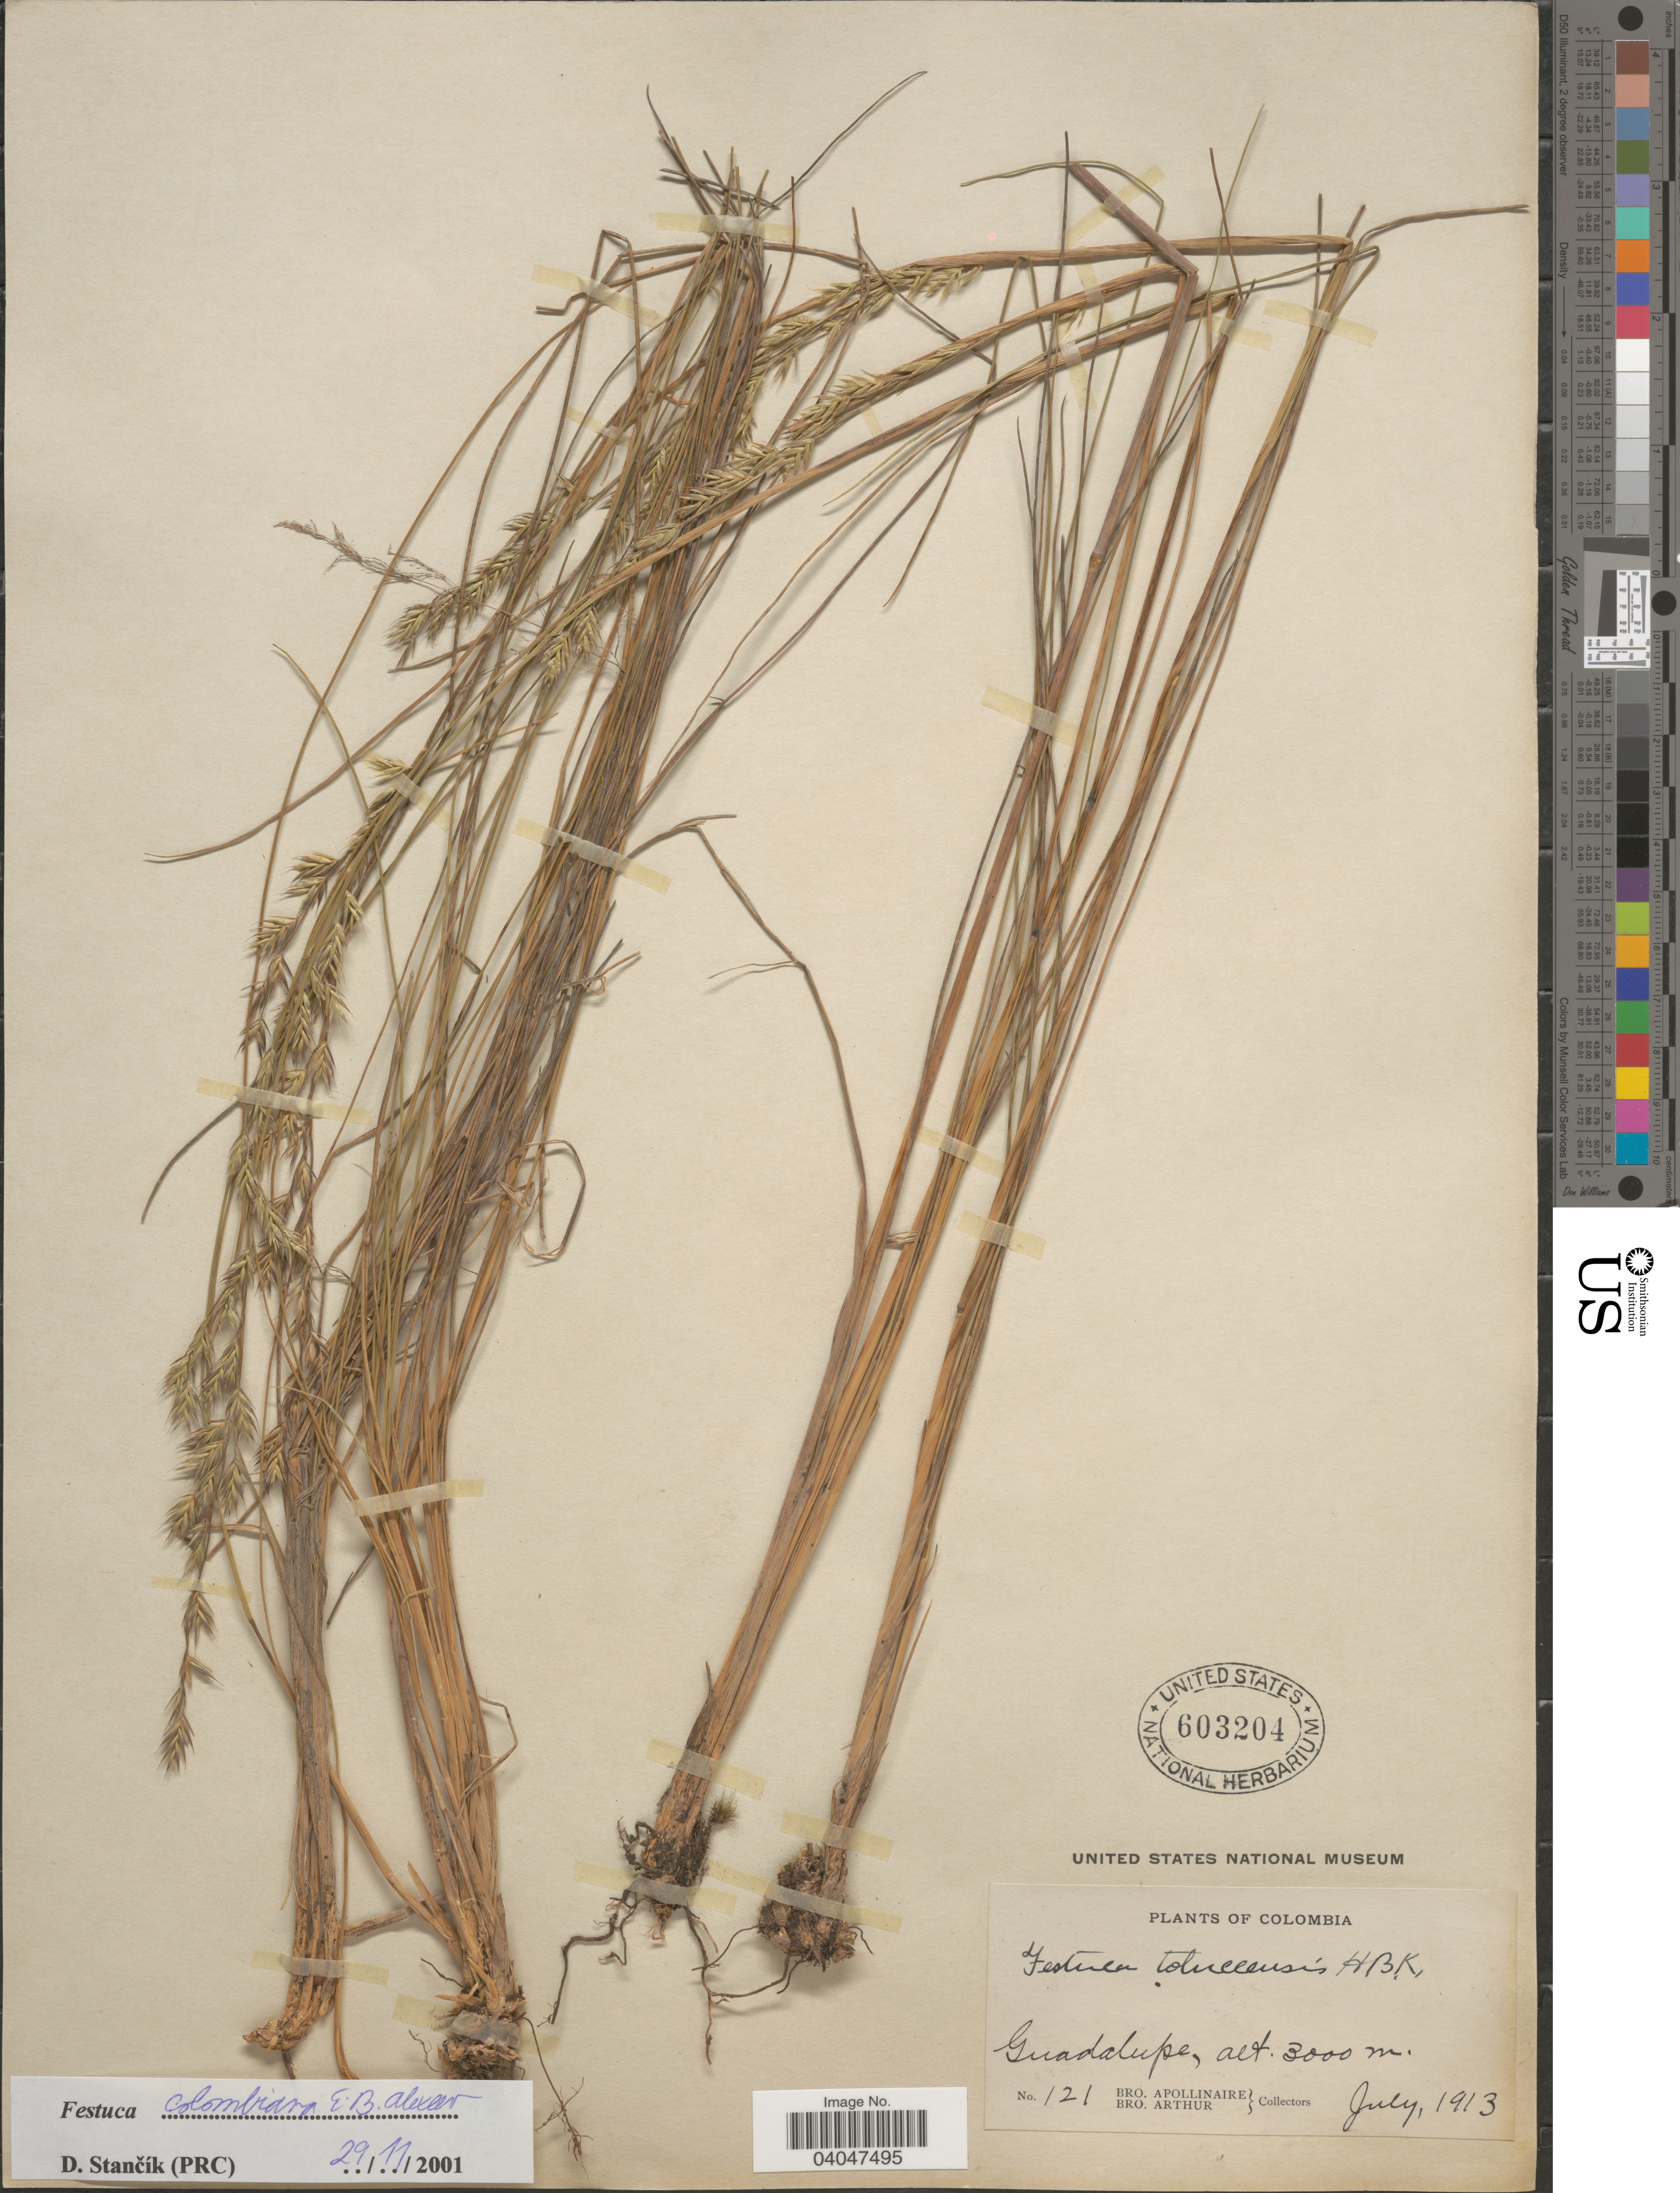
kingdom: Plantae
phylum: Tracheophyta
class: Liliopsida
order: Poales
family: Poaceae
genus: Festuca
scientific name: Festuca colombiana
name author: E.B. Alexeev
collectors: Bro. Apollinaire & Bro. Arthur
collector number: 121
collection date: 1913-07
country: Colombia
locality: Guadalupe.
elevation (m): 3000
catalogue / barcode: US 603204